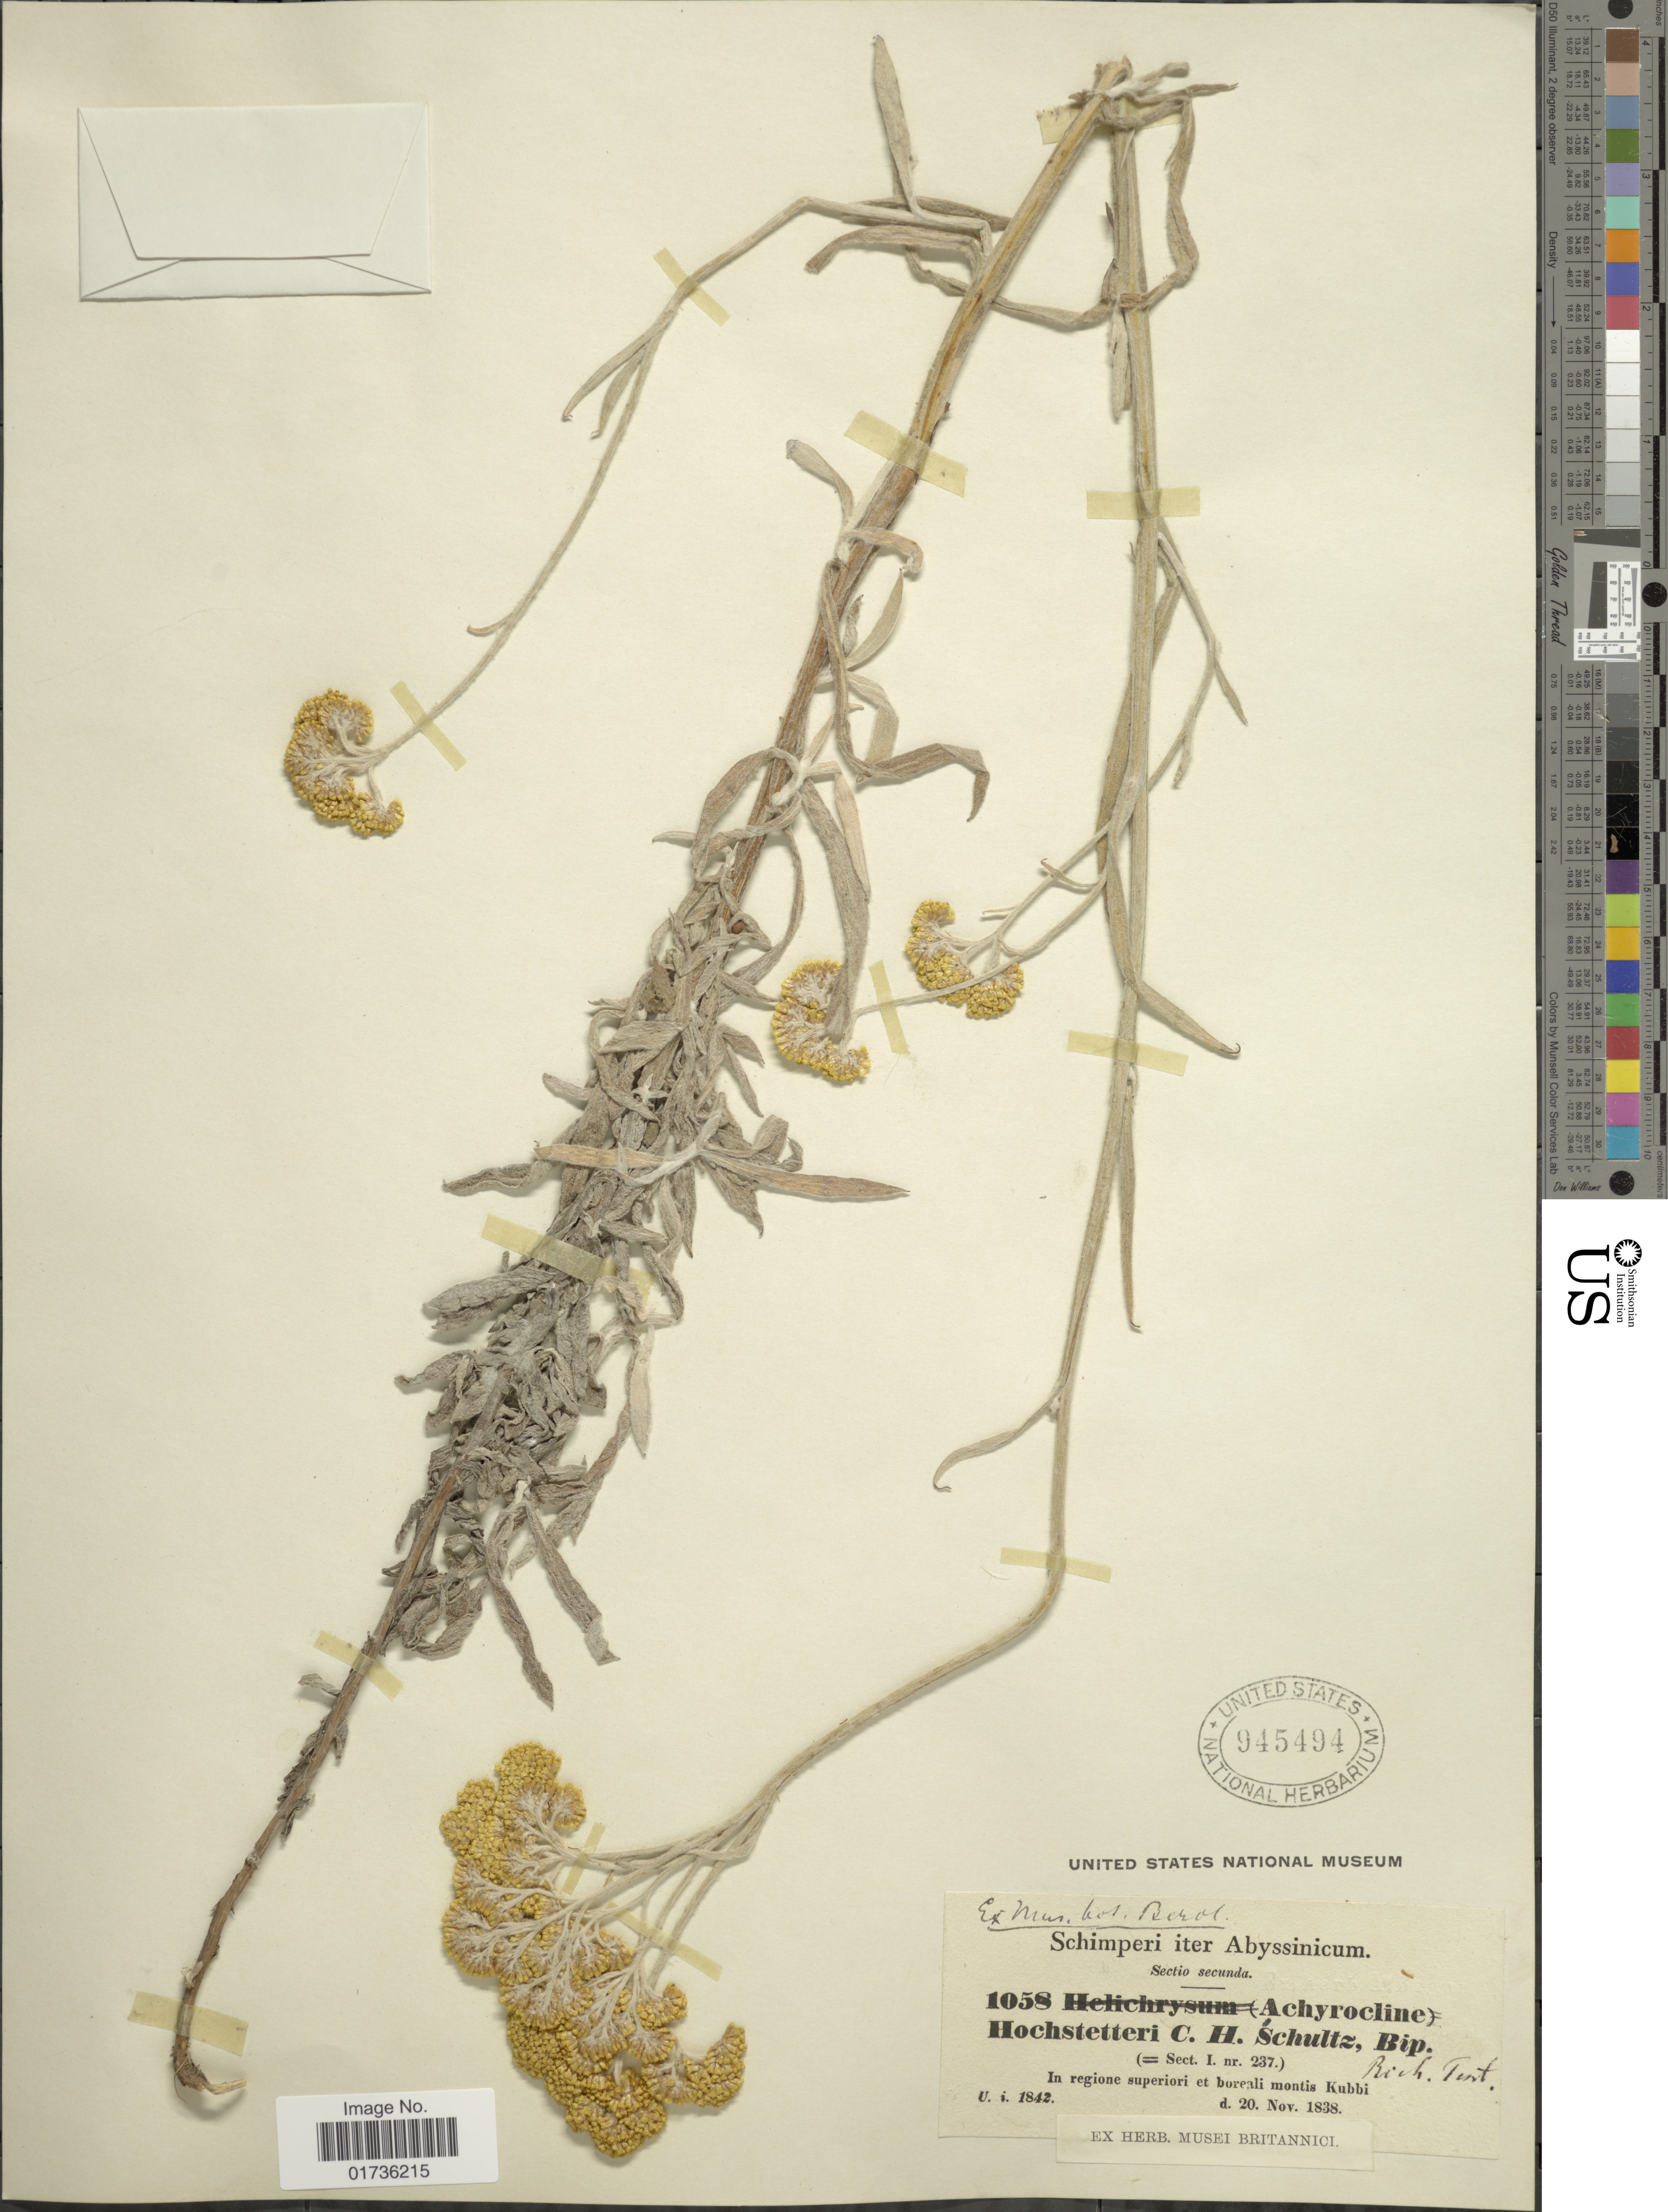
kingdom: Plantae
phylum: Tracheophyta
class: Magnoliopsida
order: Asterales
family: Asteraceae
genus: Achyrocline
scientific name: Achyrocline hochstetteri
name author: Sch. Bip. ex A. Rich.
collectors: -. Schimper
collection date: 1838-11-20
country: Eritrea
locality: In regione superiori et boreali montis Kubbi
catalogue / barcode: US 945494